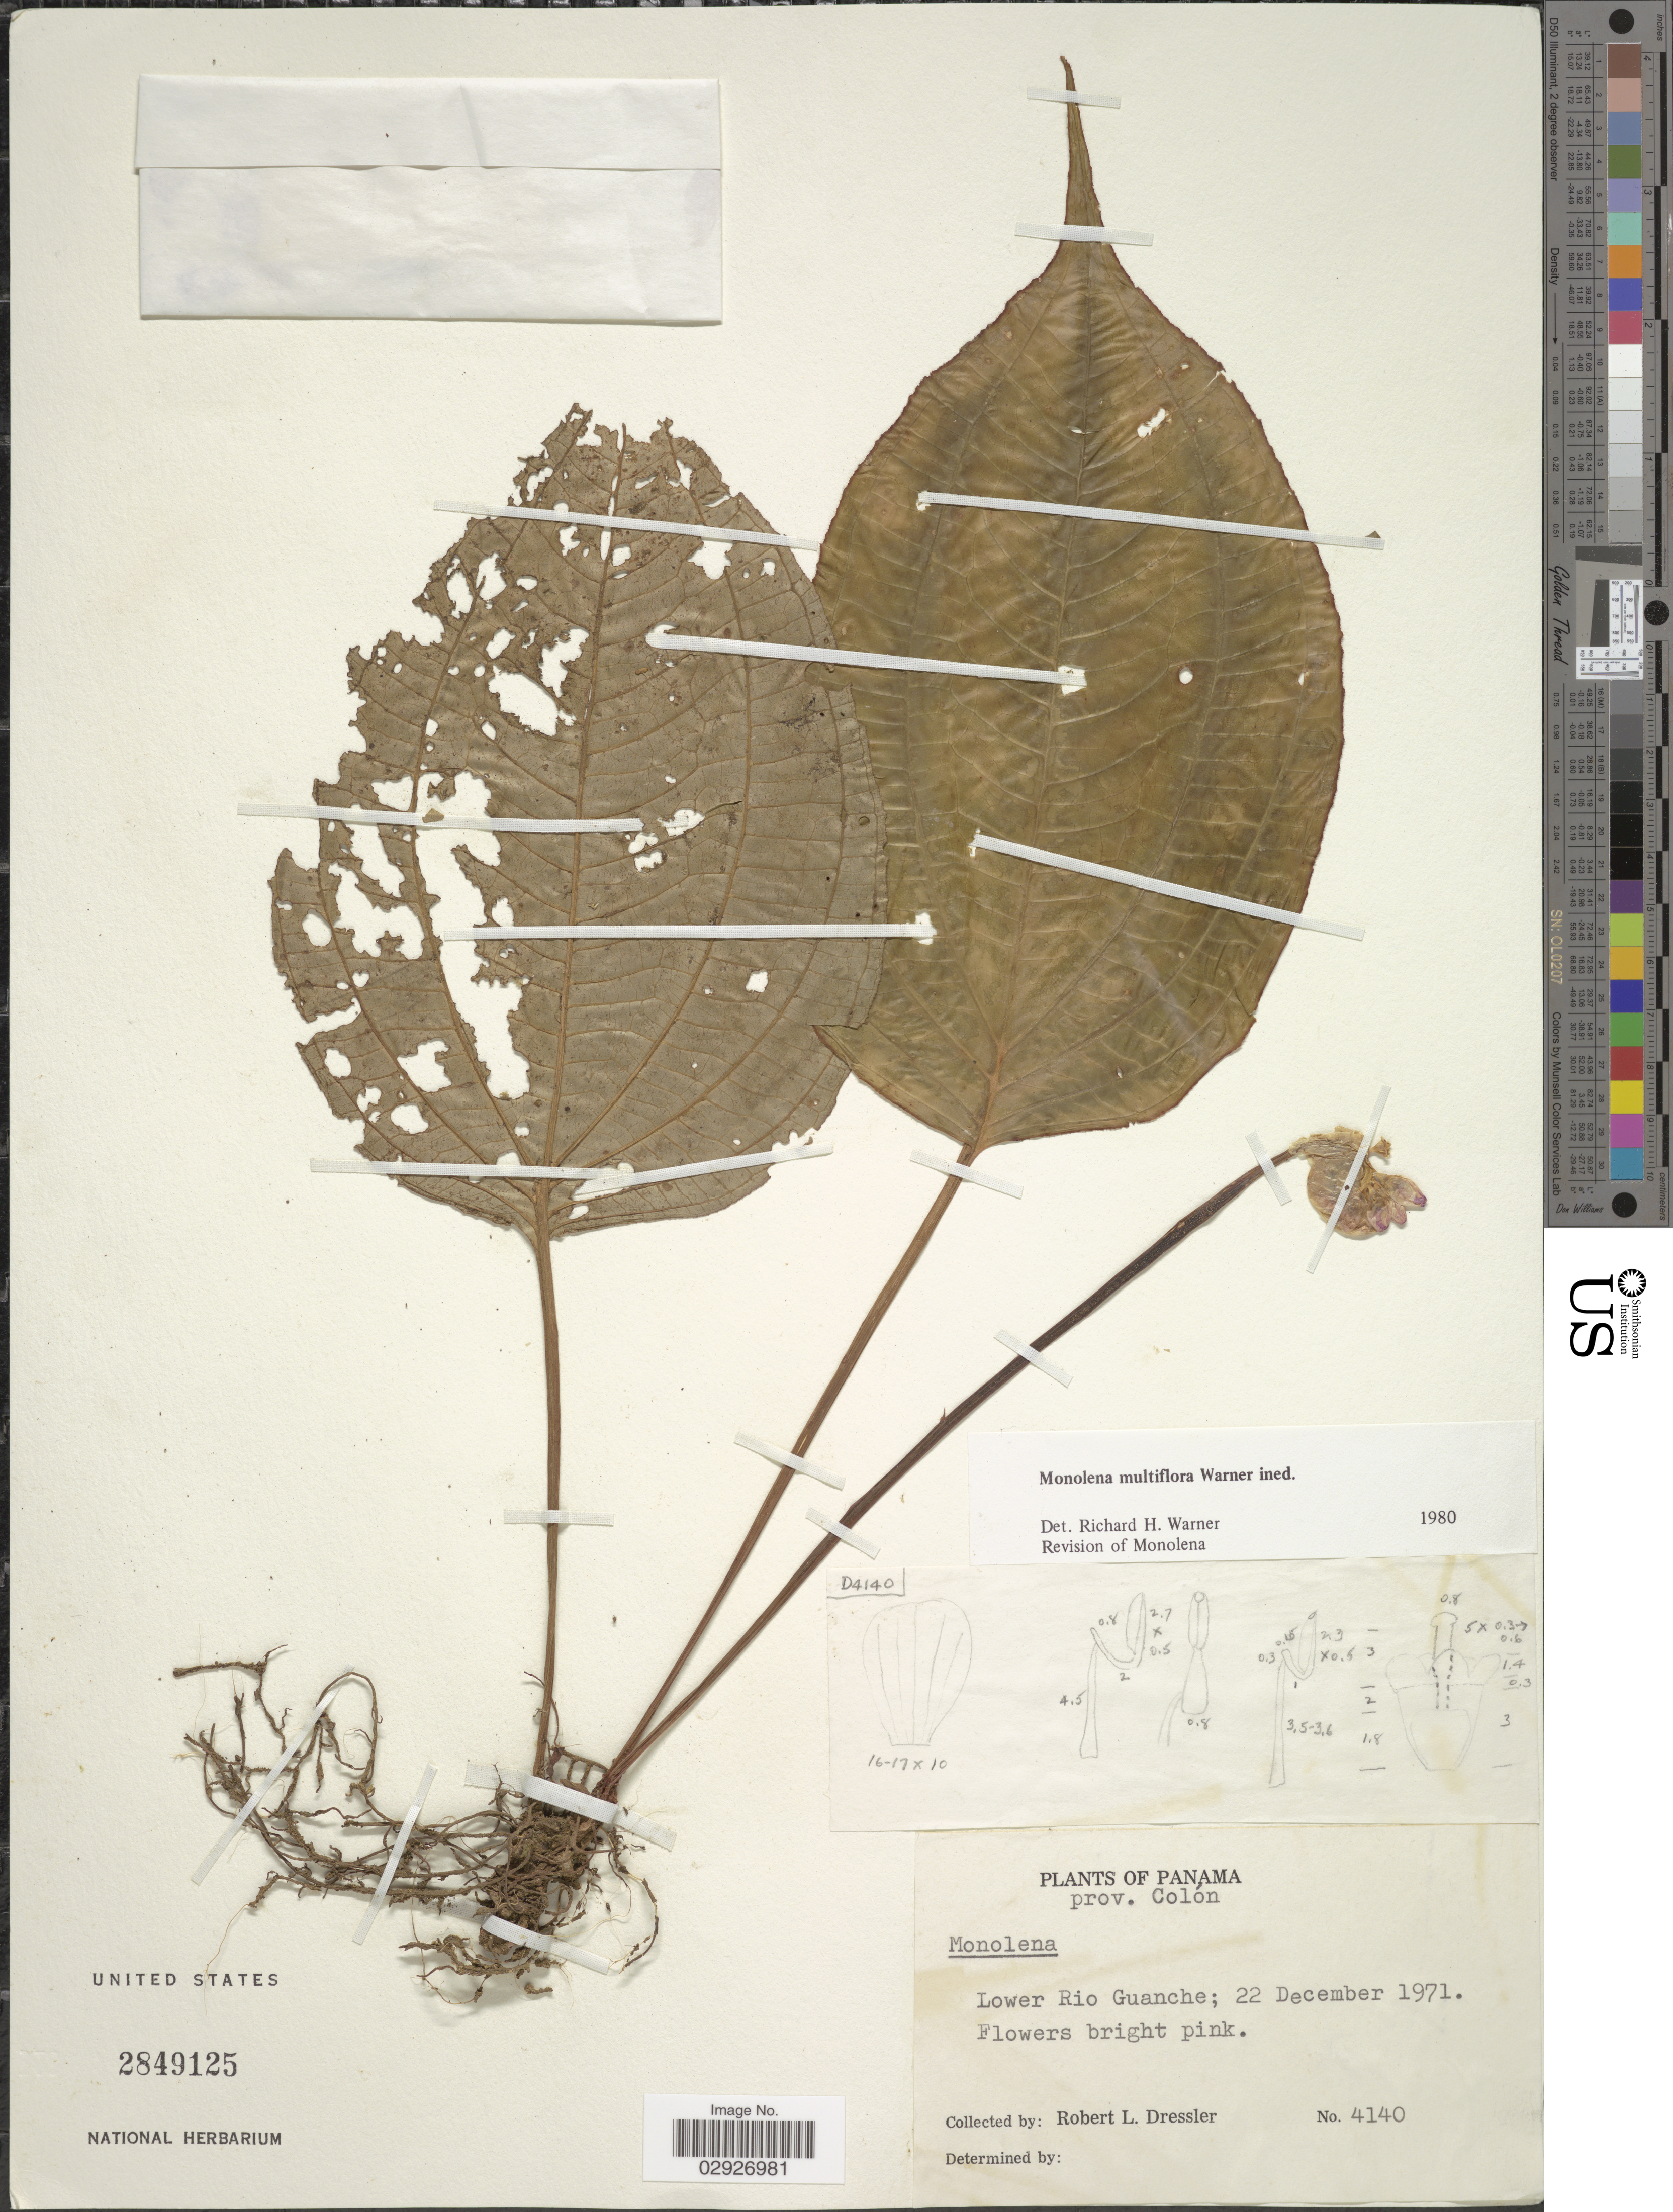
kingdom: Plantae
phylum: Tracheophyta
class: Magnoliopsida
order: Myrtales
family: Melastomataceae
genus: Monolena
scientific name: Monolena multiflora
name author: Warner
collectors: R. Dressler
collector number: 4140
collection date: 1971-12-22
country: Panama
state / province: Colón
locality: Prov. Colón. Lower Rio Guanche.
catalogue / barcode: US 2849125